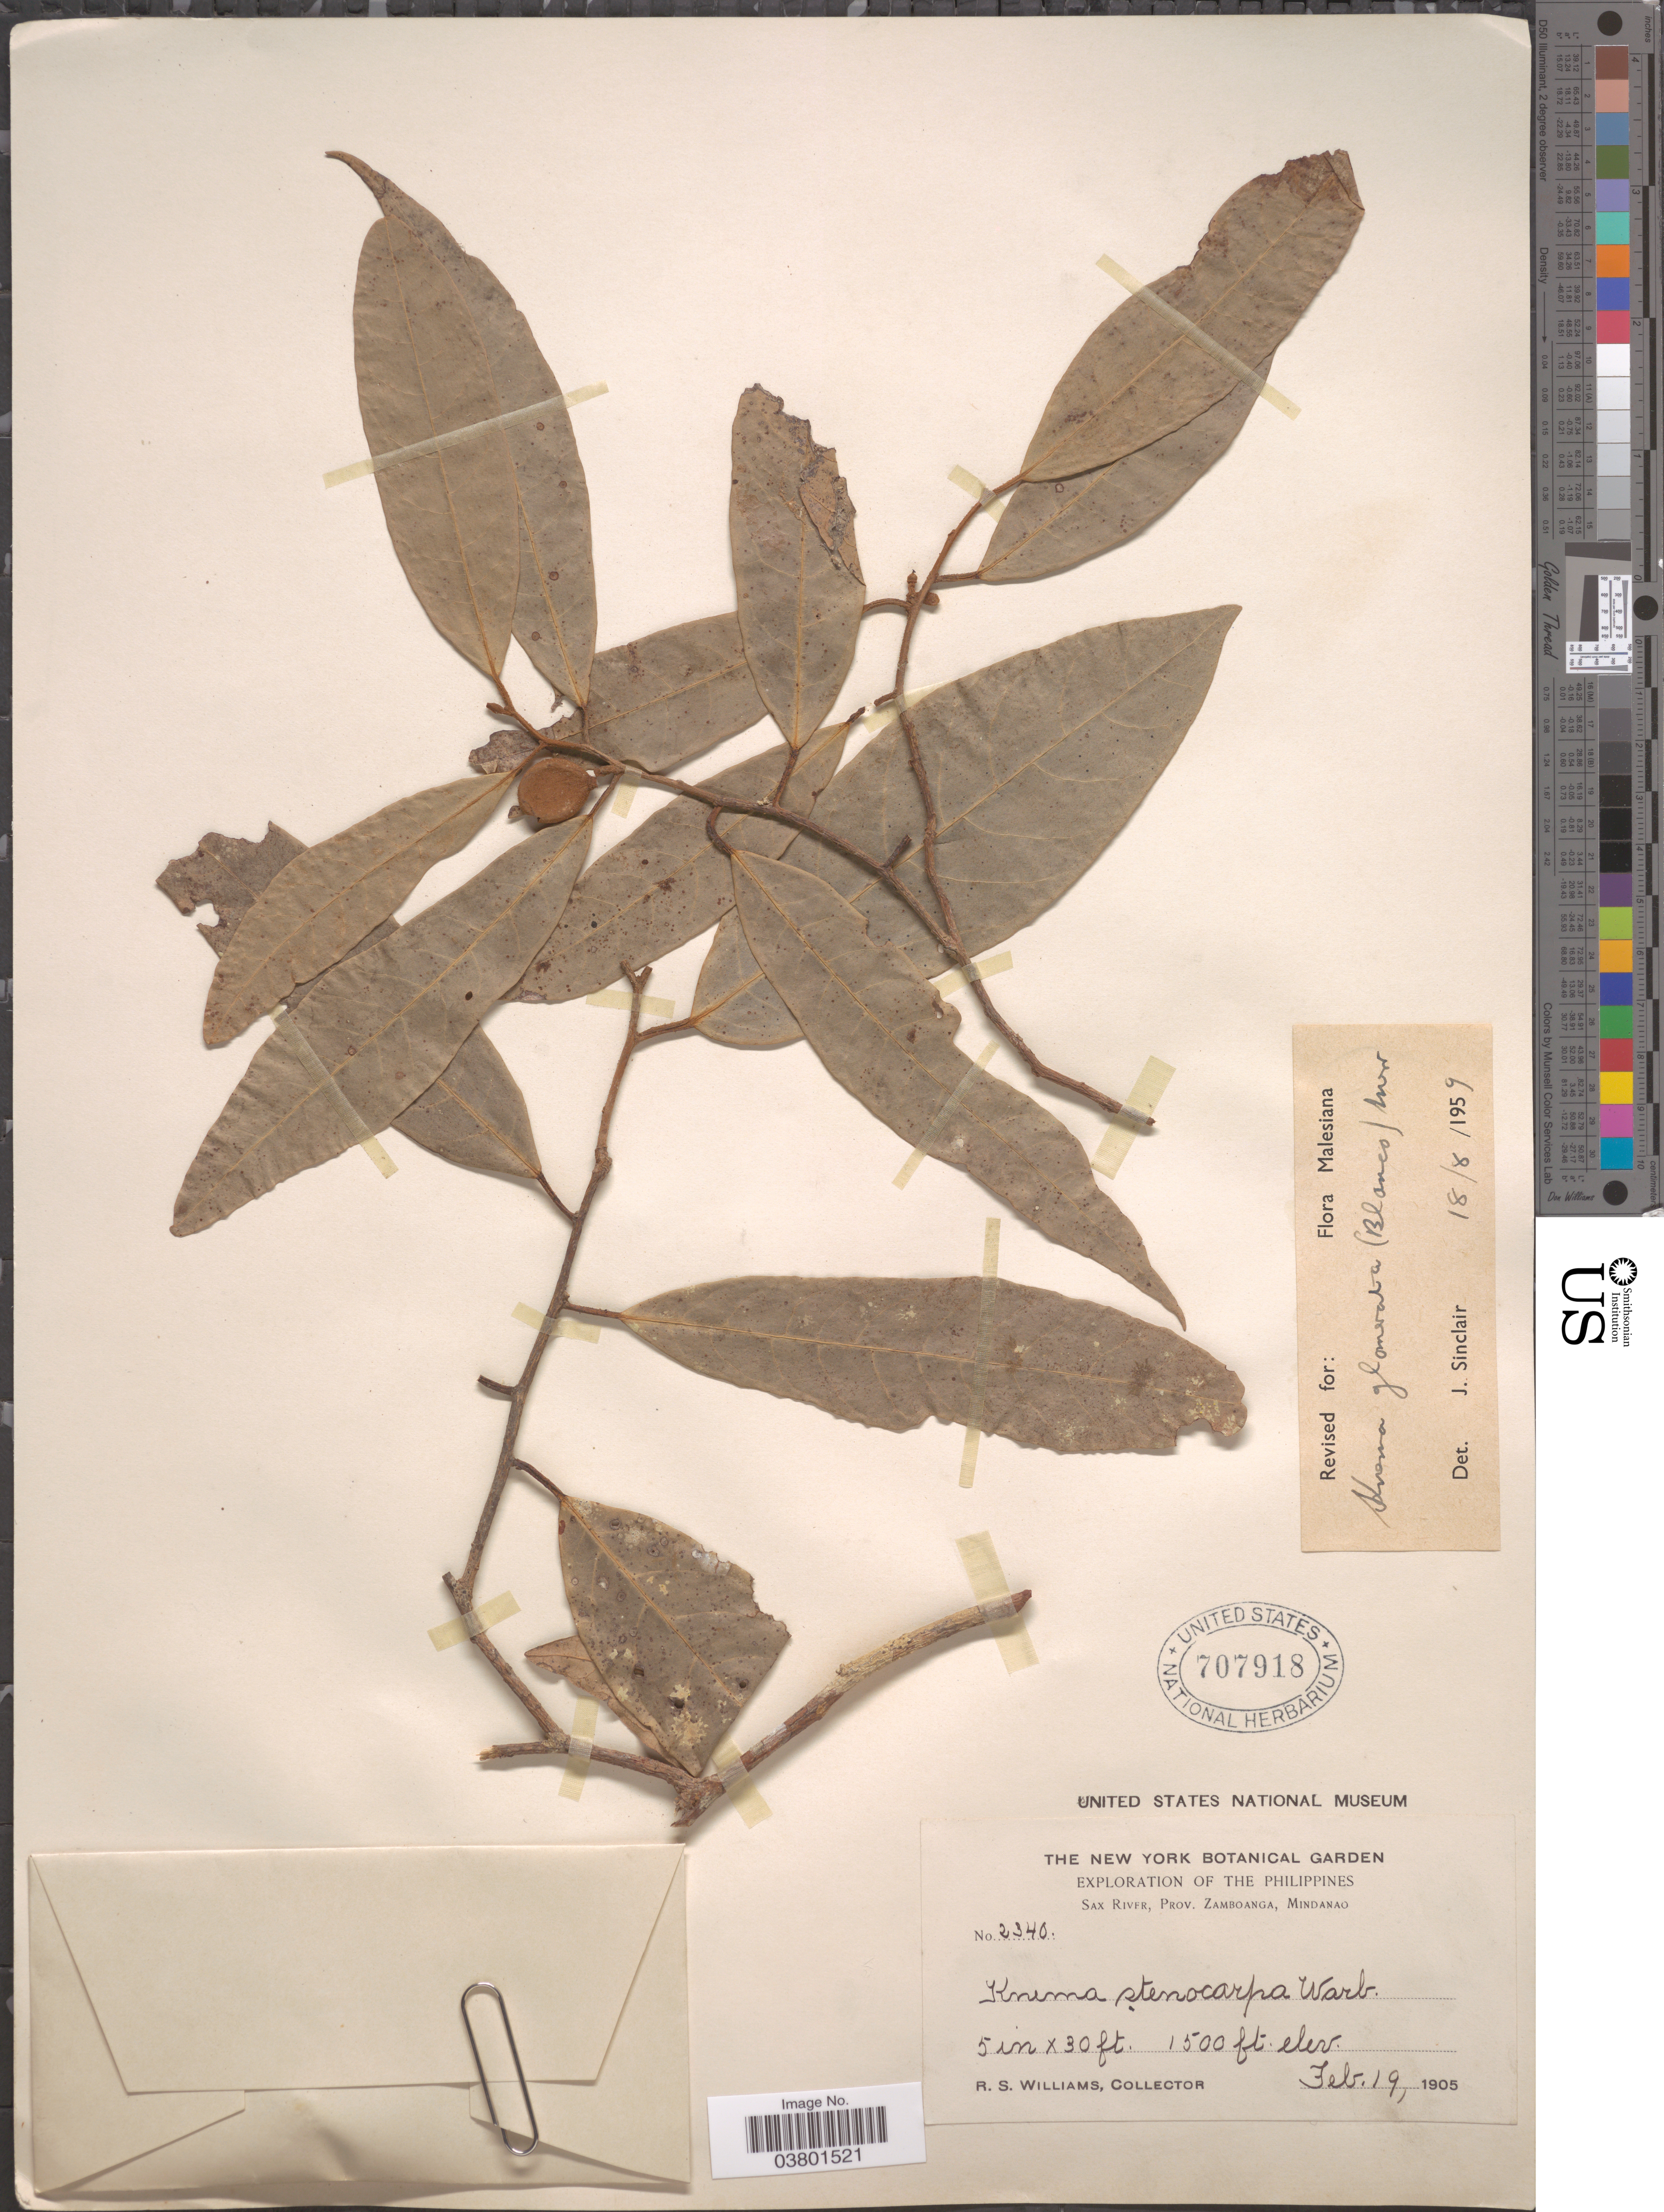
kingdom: Plantae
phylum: Tracheophyta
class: Magnoliopsida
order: Magnoliales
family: Myristicaceae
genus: Knema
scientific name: Knema glomerata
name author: (Blanco) Merr.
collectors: R. S. Williams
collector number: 2340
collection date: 1905-02-19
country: Philippines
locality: Sax River, Prov. Zamboanga, Mindanao.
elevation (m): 457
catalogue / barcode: US 707918